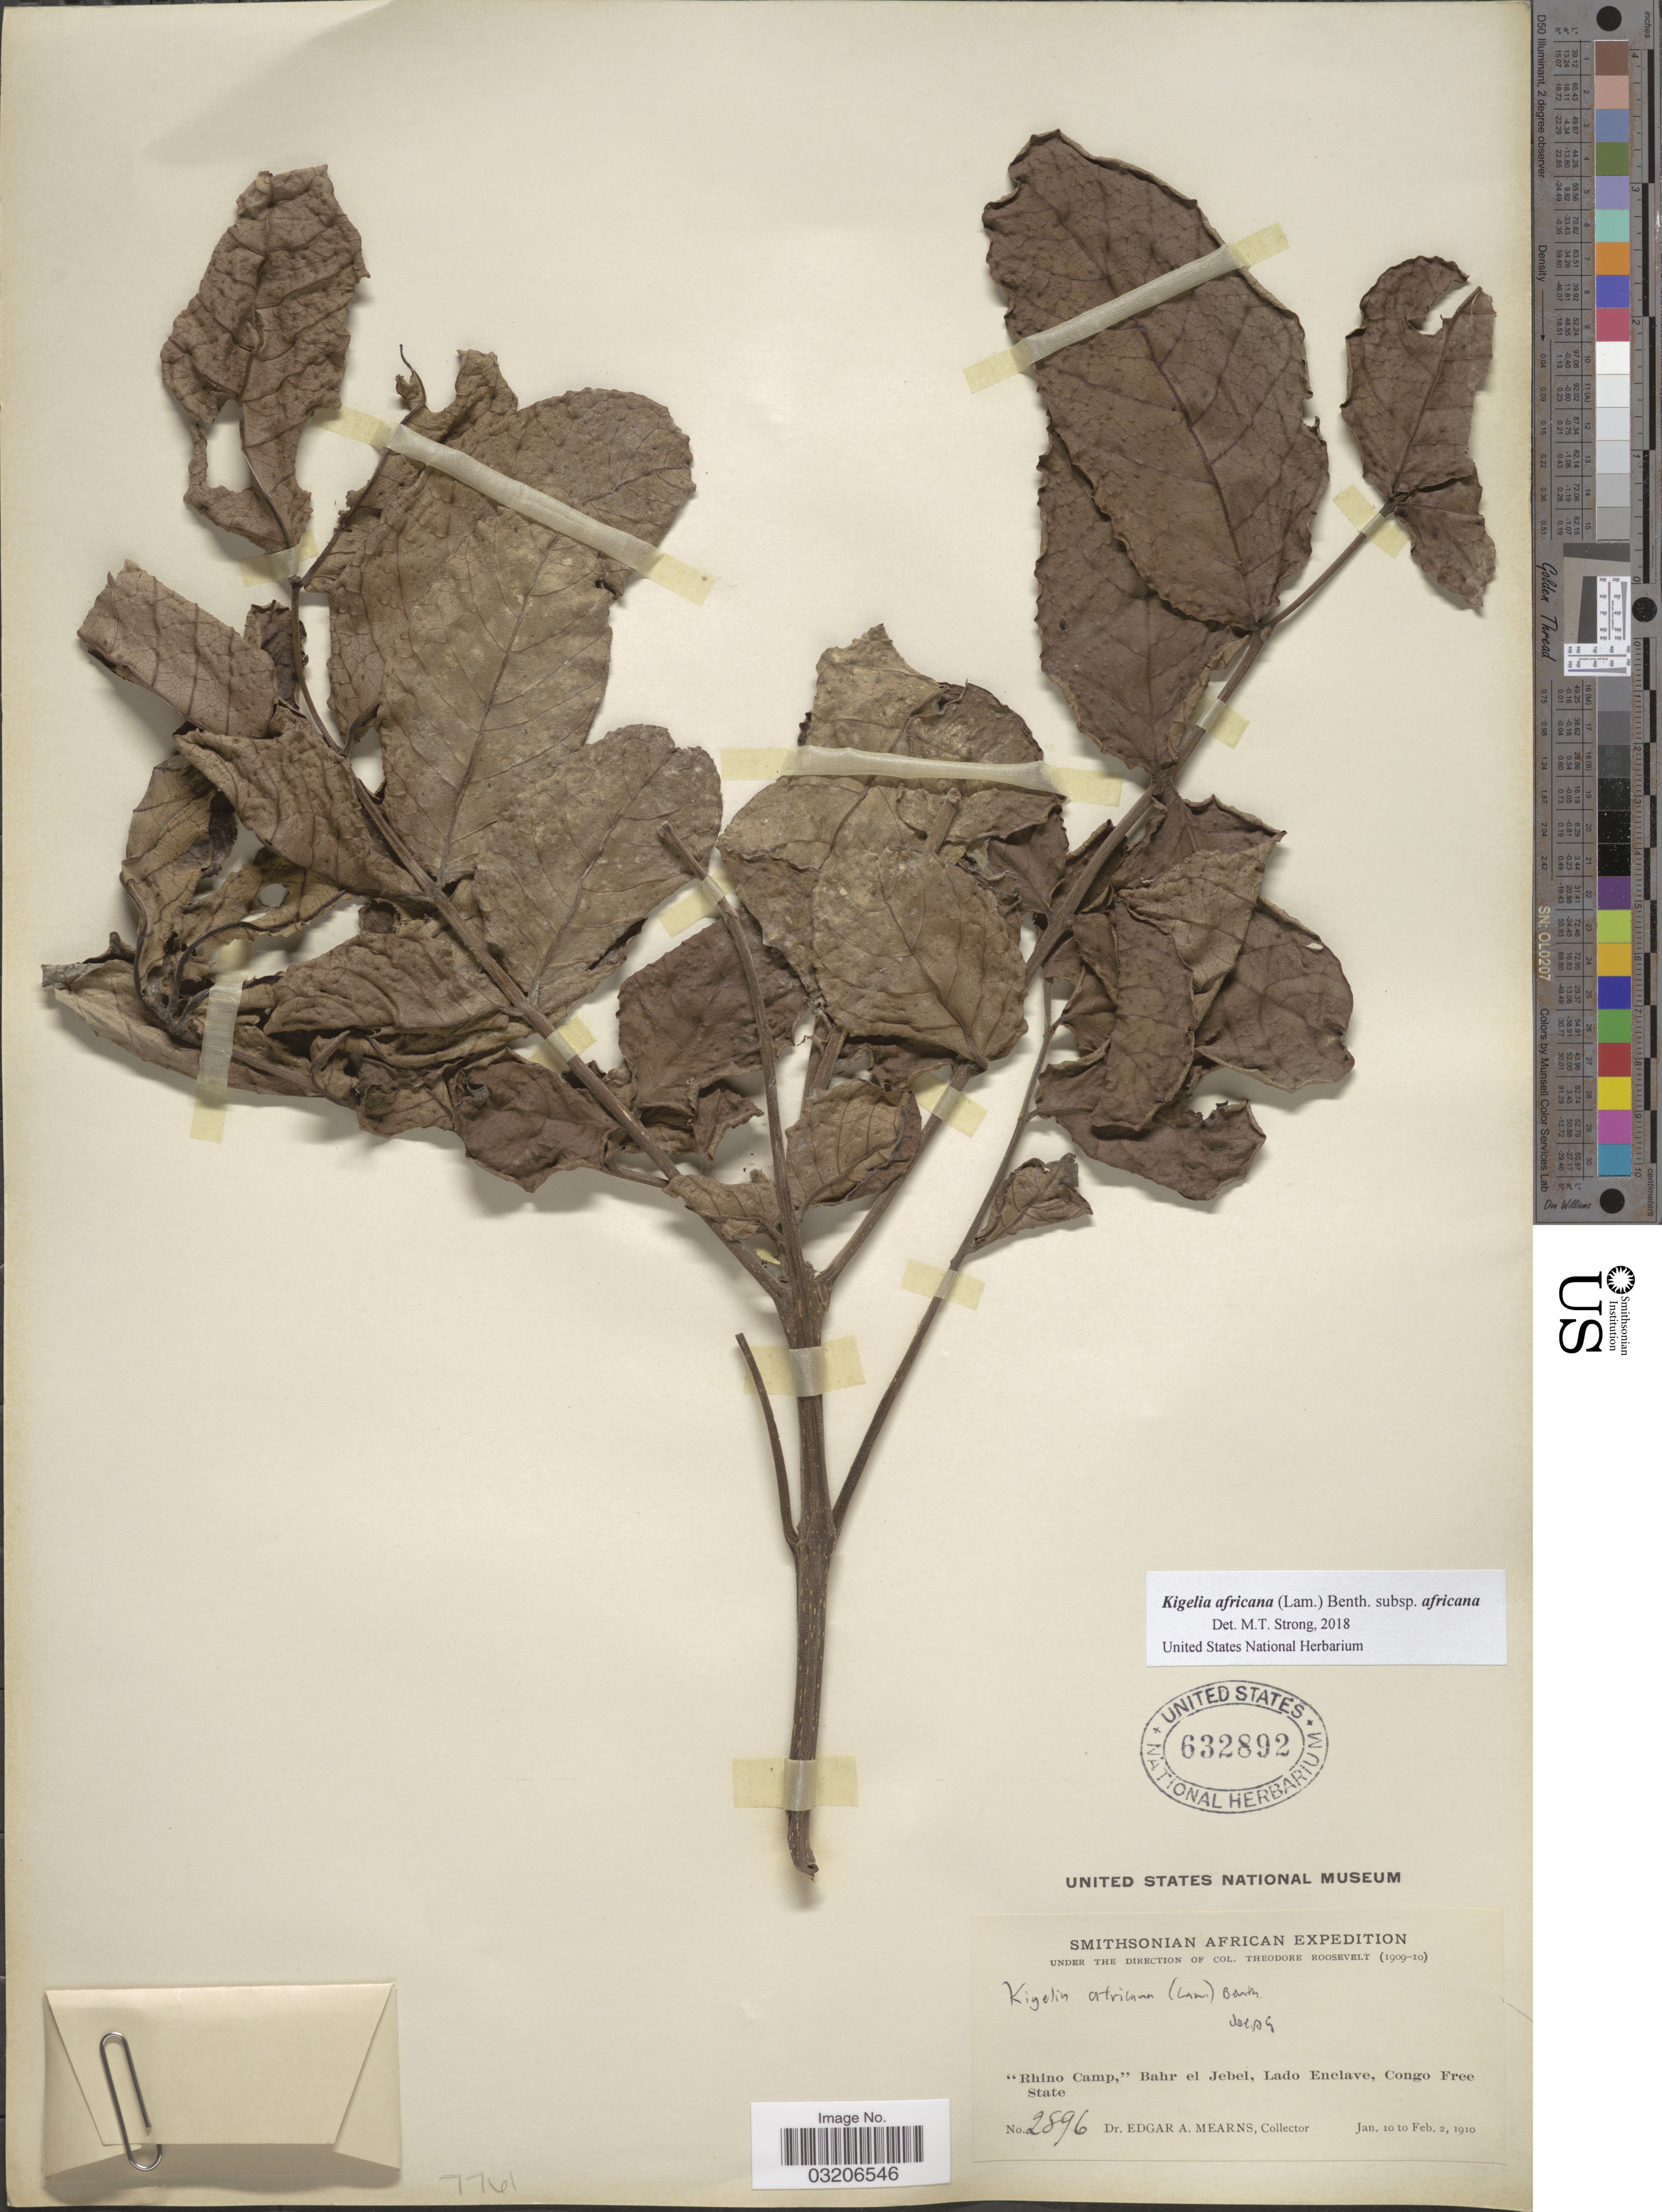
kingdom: Plantae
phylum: Tracheophyta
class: Magnoliopsida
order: Lamiales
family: Bignoniaceae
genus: Kigelia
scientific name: Kigelia africana subsp. africana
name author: (Lam.) Benth.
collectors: E. A. Mearns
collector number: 2896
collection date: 1910-01-10/1910-02-02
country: Congo, Democratic Republic of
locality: Rhino Camp,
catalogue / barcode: US 632892